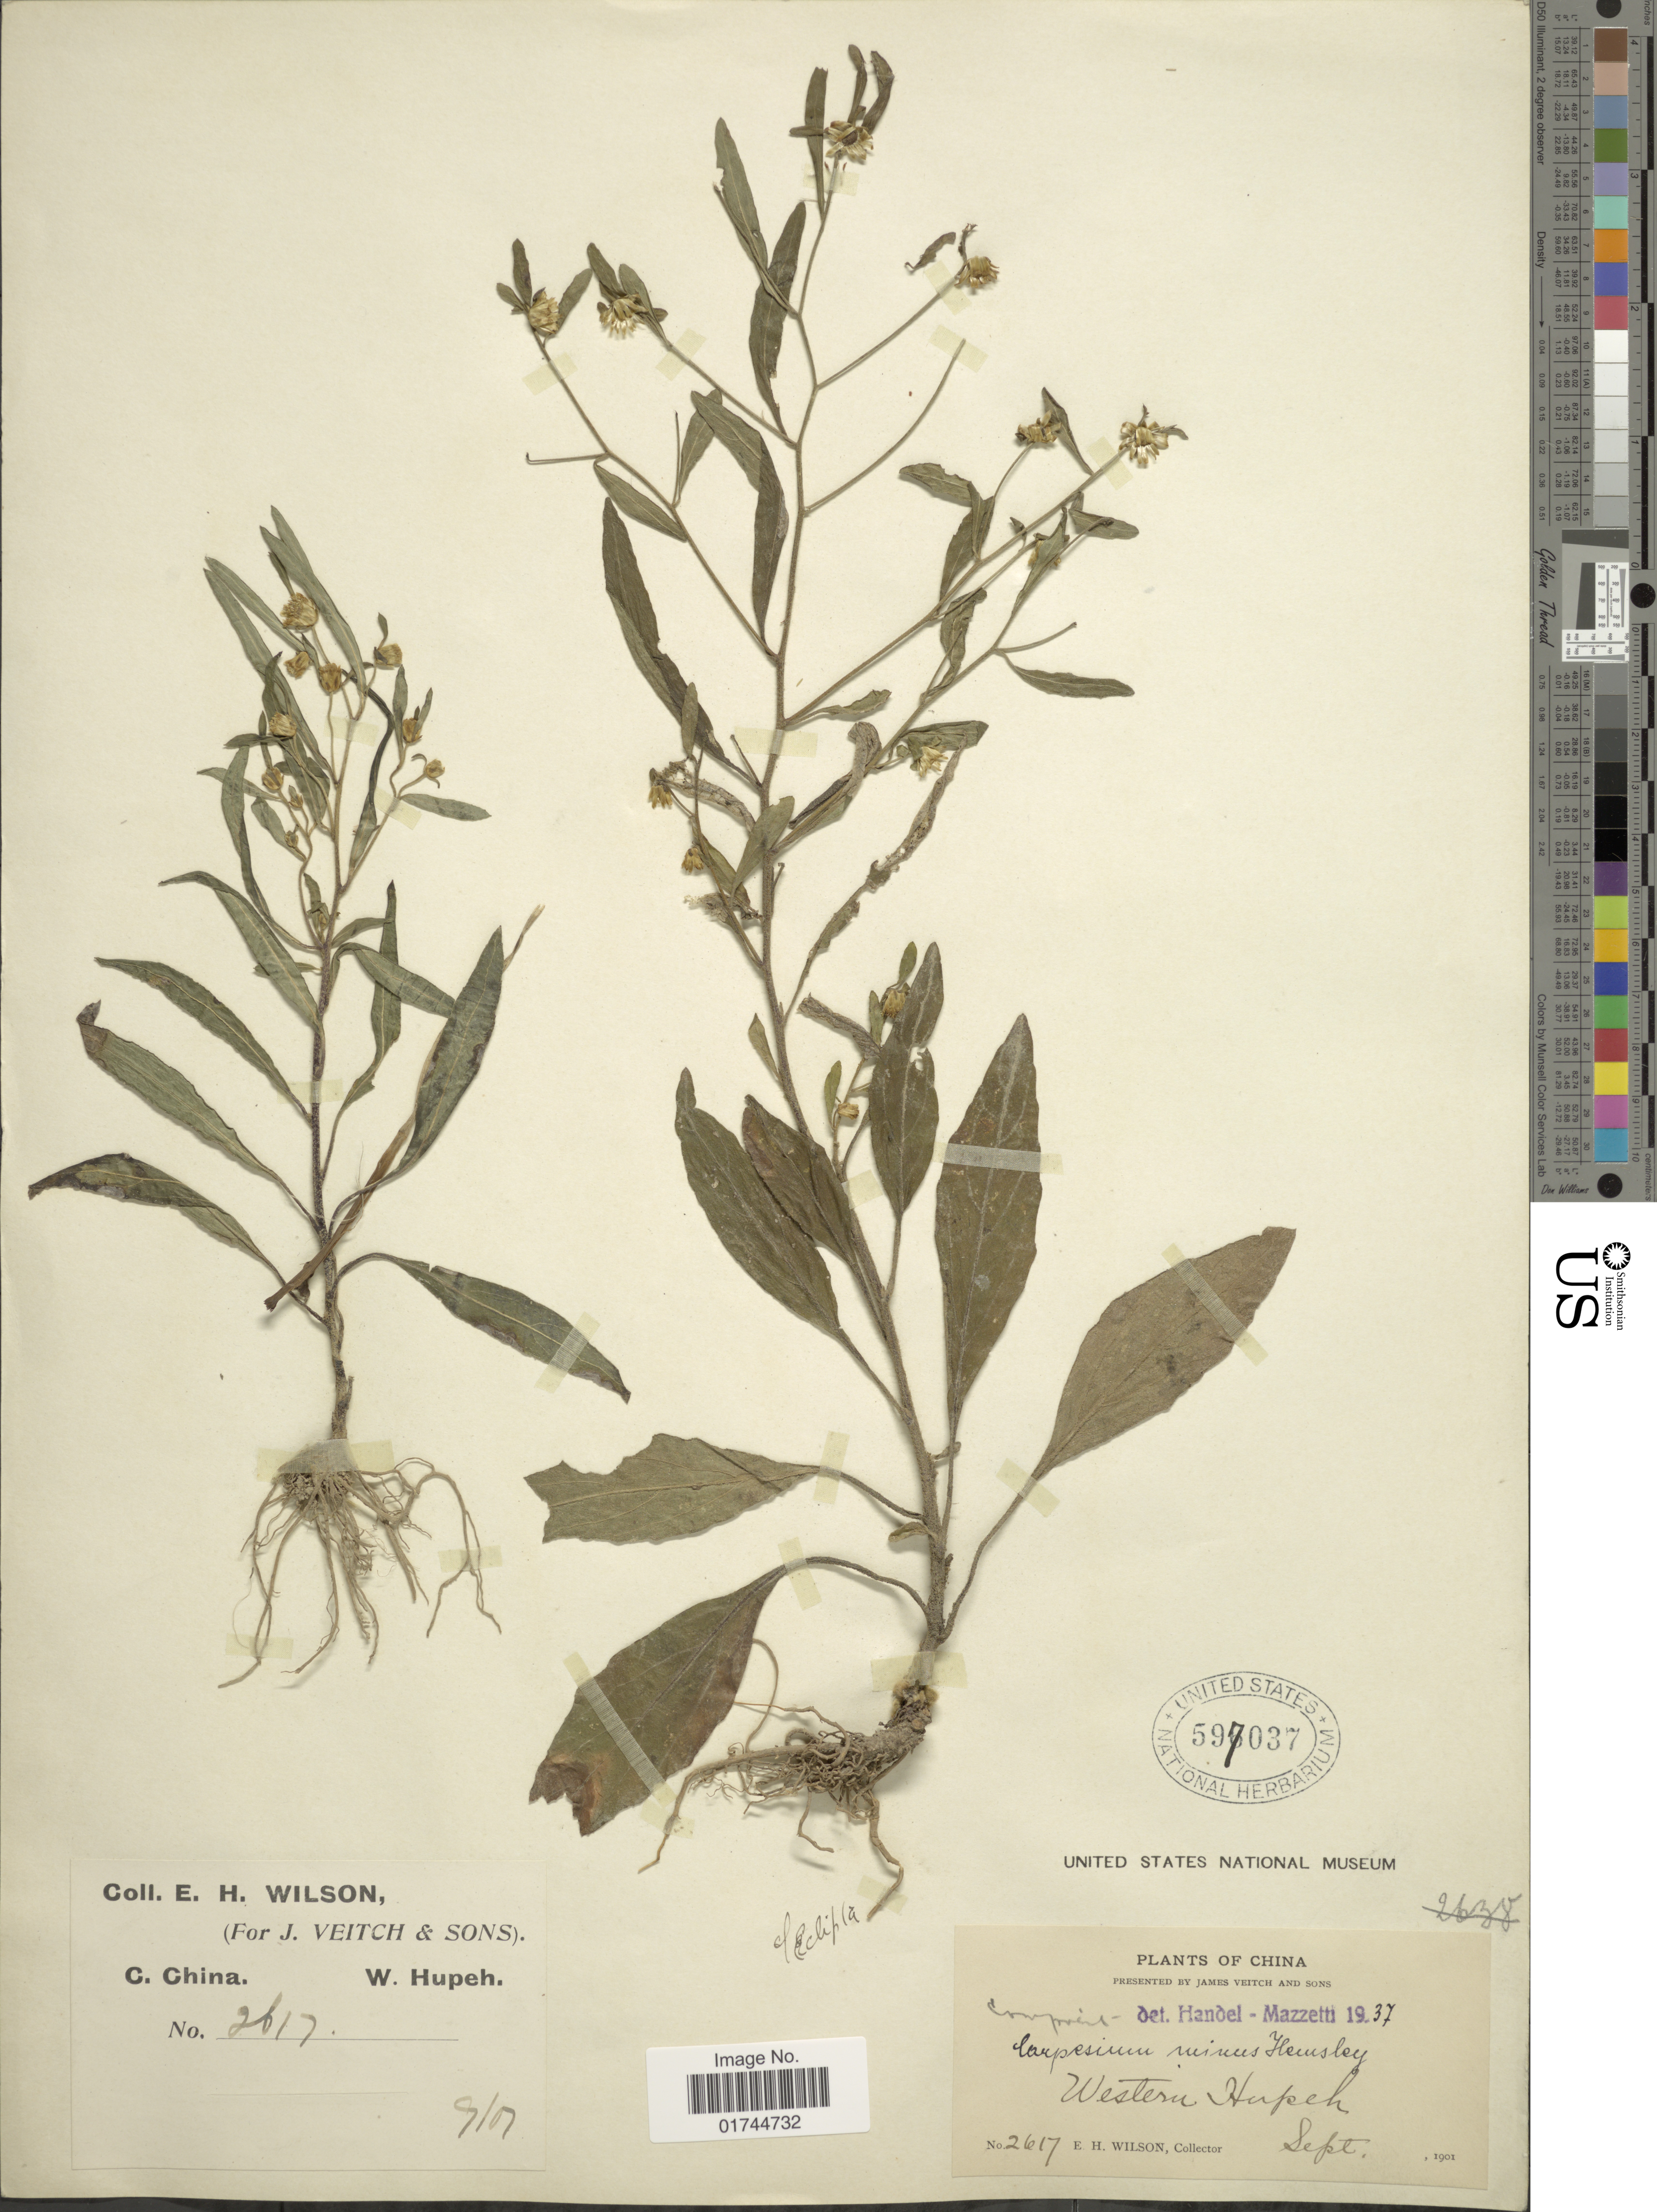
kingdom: Plantae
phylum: Tracheophyta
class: Magnoliopsida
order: Asterales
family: Asteraceae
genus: Carpesium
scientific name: Carpesium minus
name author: Hemsl.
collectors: E. Wilson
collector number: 2617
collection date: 1901-09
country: China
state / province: Hubei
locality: C. China, Western Hupeh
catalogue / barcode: US 597037